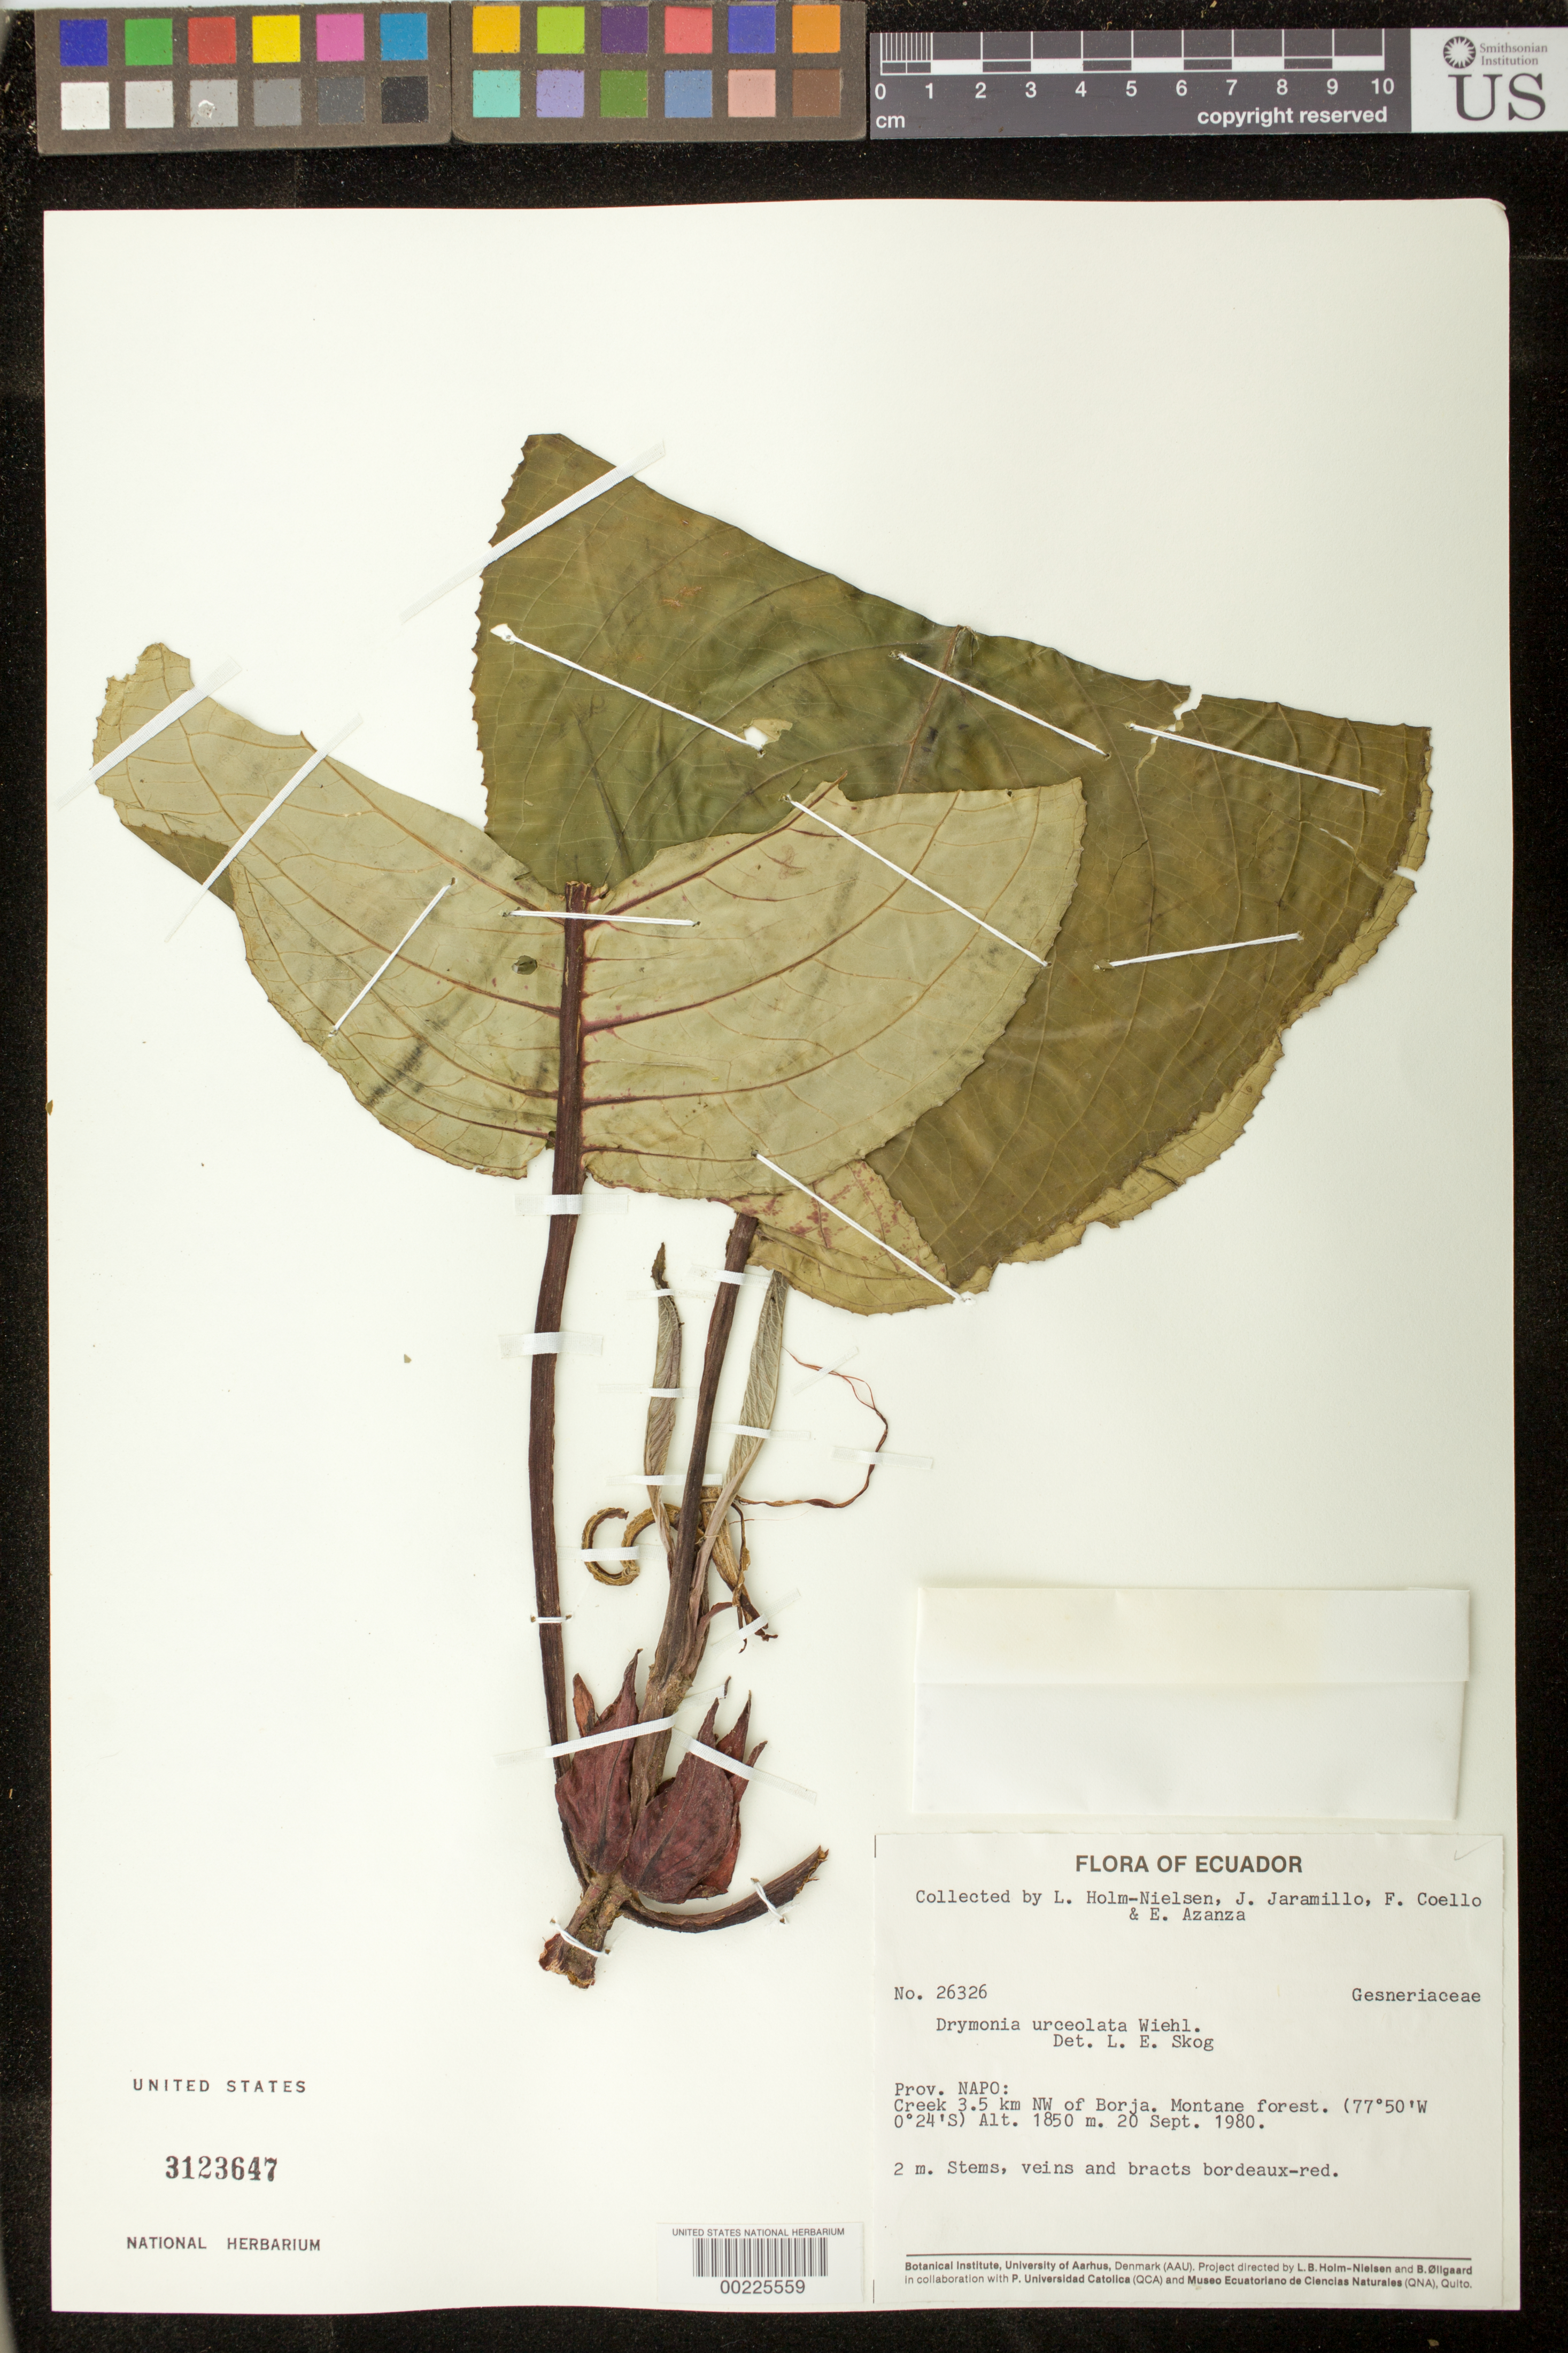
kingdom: Plantae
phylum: Tracheophyta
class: Magnoliopsida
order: Lamiales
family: Gesneriaceae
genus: Drymonia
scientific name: Drymonia urceolata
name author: Wiehler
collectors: L. B. Holm-Nielsen & et al.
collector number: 26326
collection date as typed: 20 Sep 1980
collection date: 1980-09-20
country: Ecuador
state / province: Napo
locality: Creek 3.5 km NW of Borja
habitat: Montane forest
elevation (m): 1850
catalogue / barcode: US 3123647